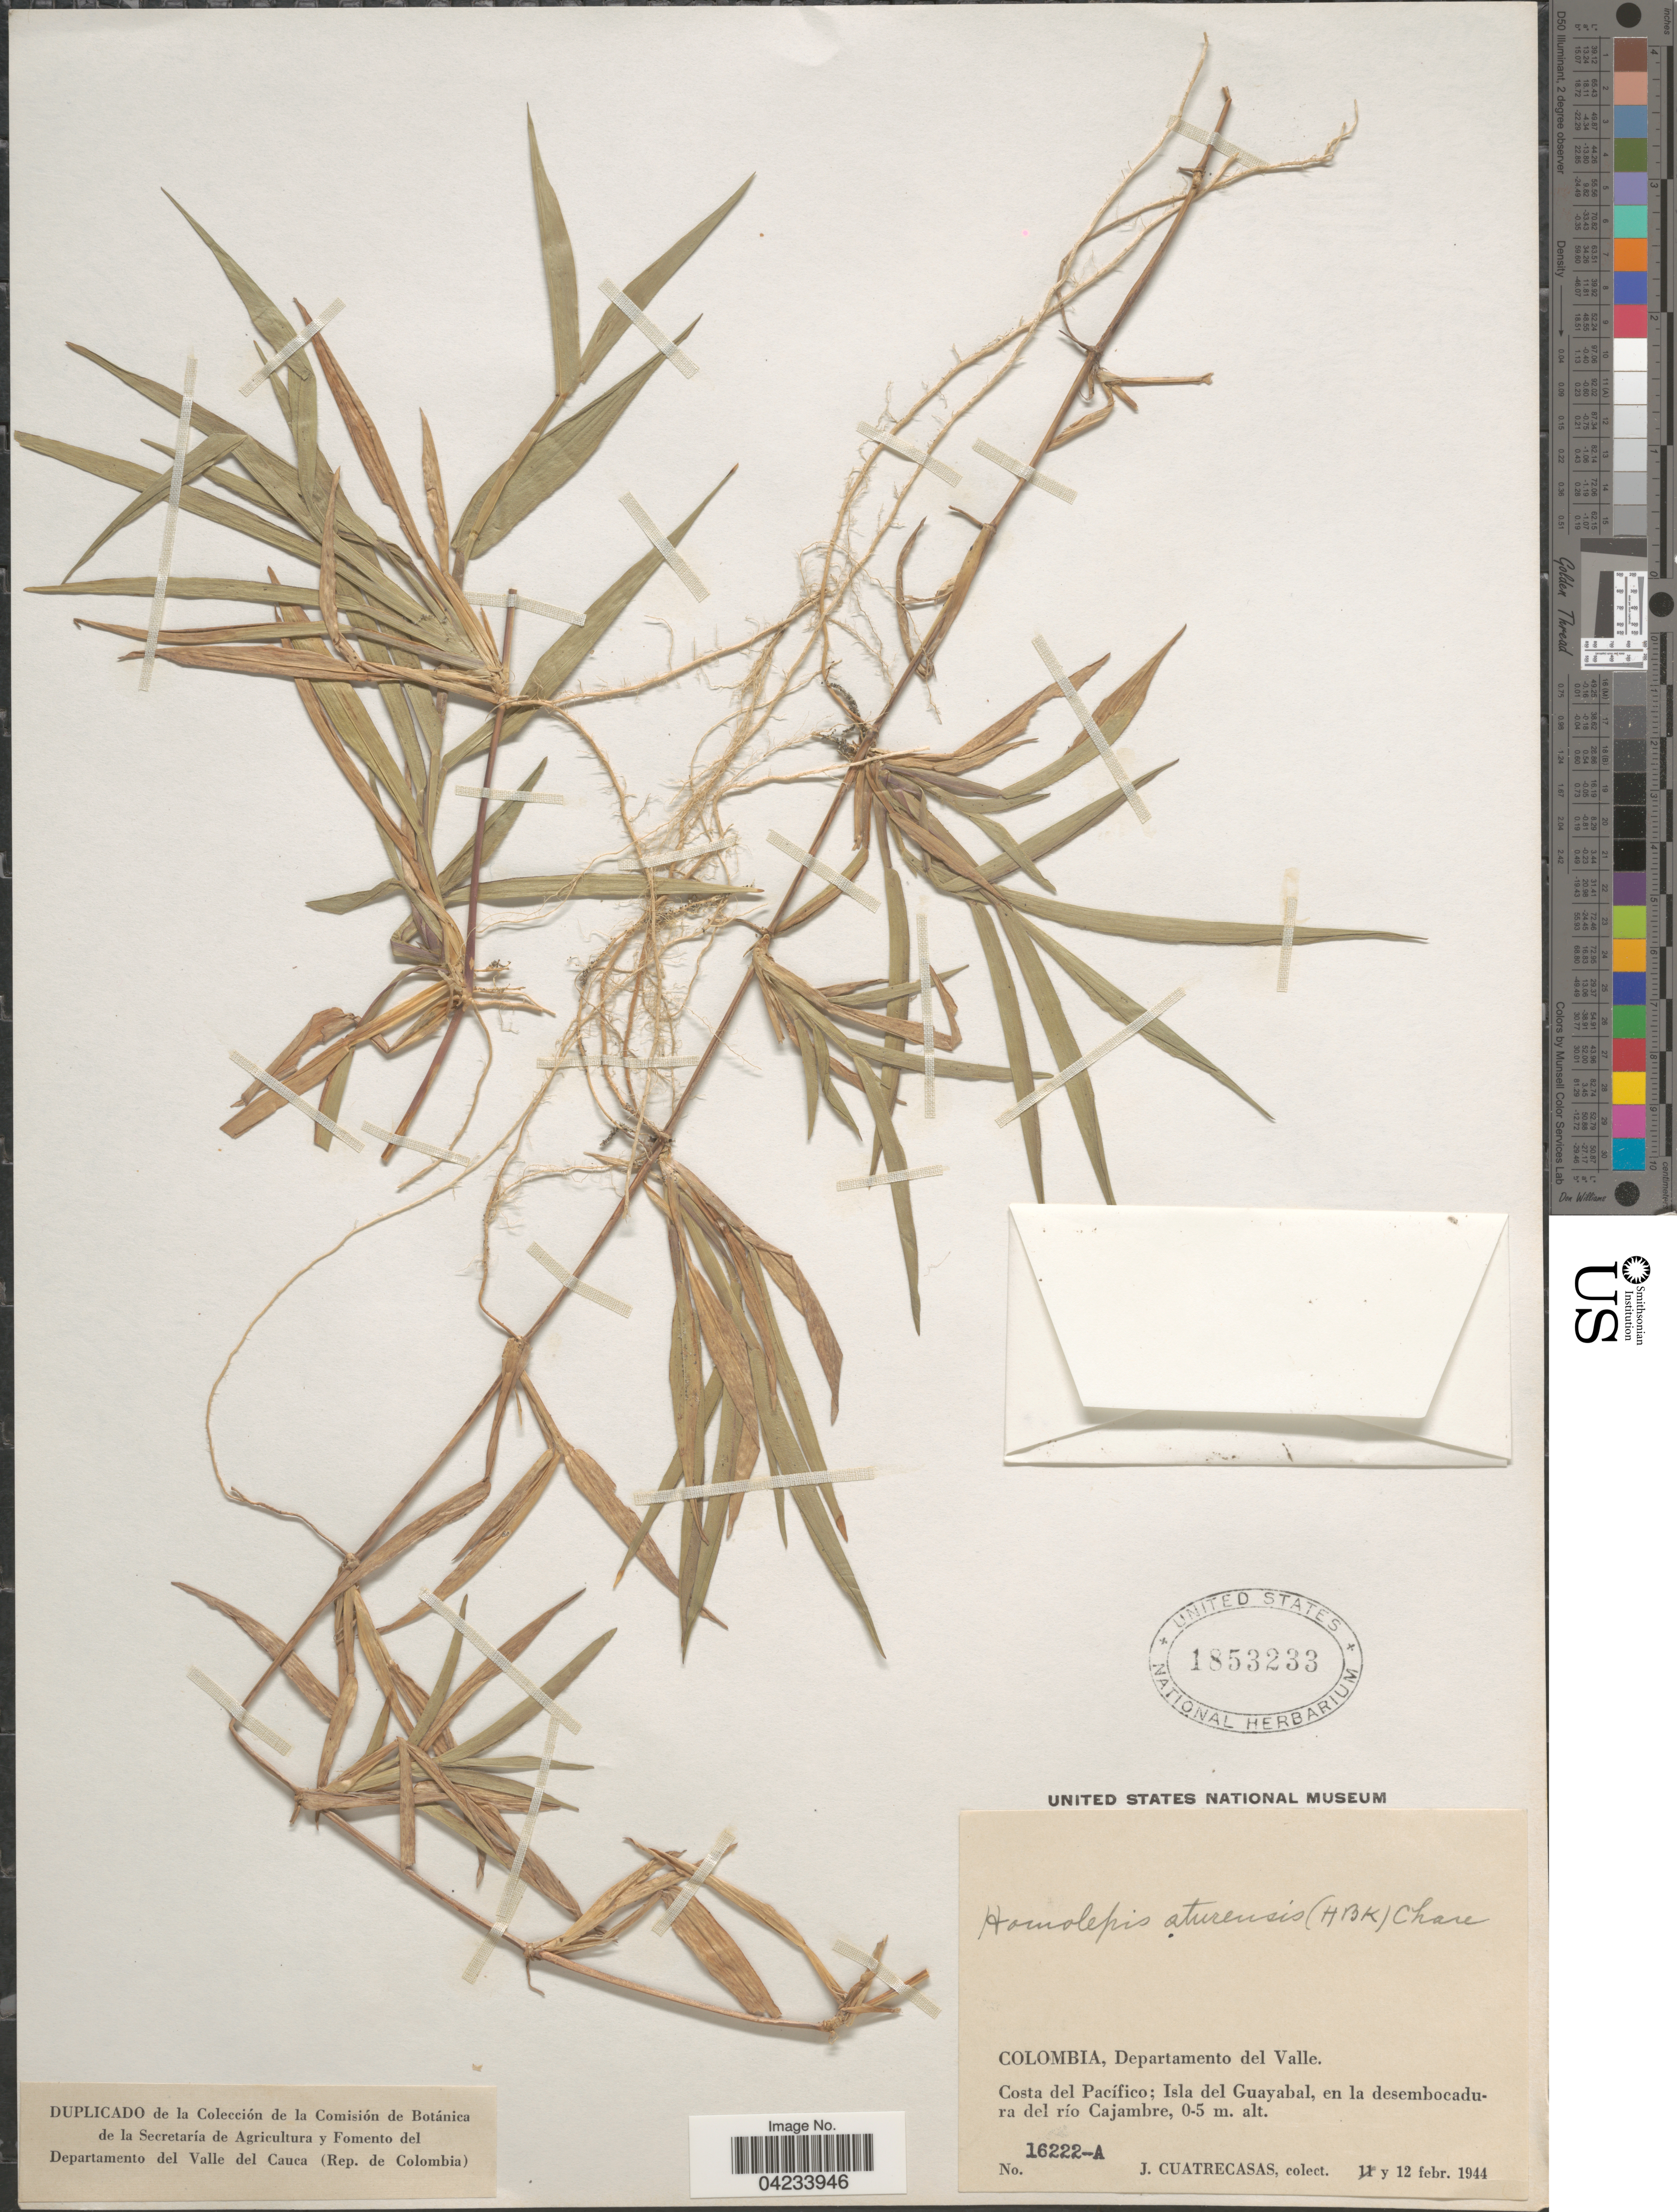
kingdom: Plantae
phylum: Tracheophyta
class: Liliopsida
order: Poales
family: Poaceae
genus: Homolepis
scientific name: Homolepis aturensis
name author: (Kunth) Chase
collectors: J. Cuatrecasas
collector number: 16222-A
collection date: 1944-02-12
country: Colombia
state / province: Valle del Cauca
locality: Departamento del Valle. Costa del Pacífico; Isla del Guayabal, en la desembocadura del río Cajambre.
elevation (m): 0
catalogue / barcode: US 1853233